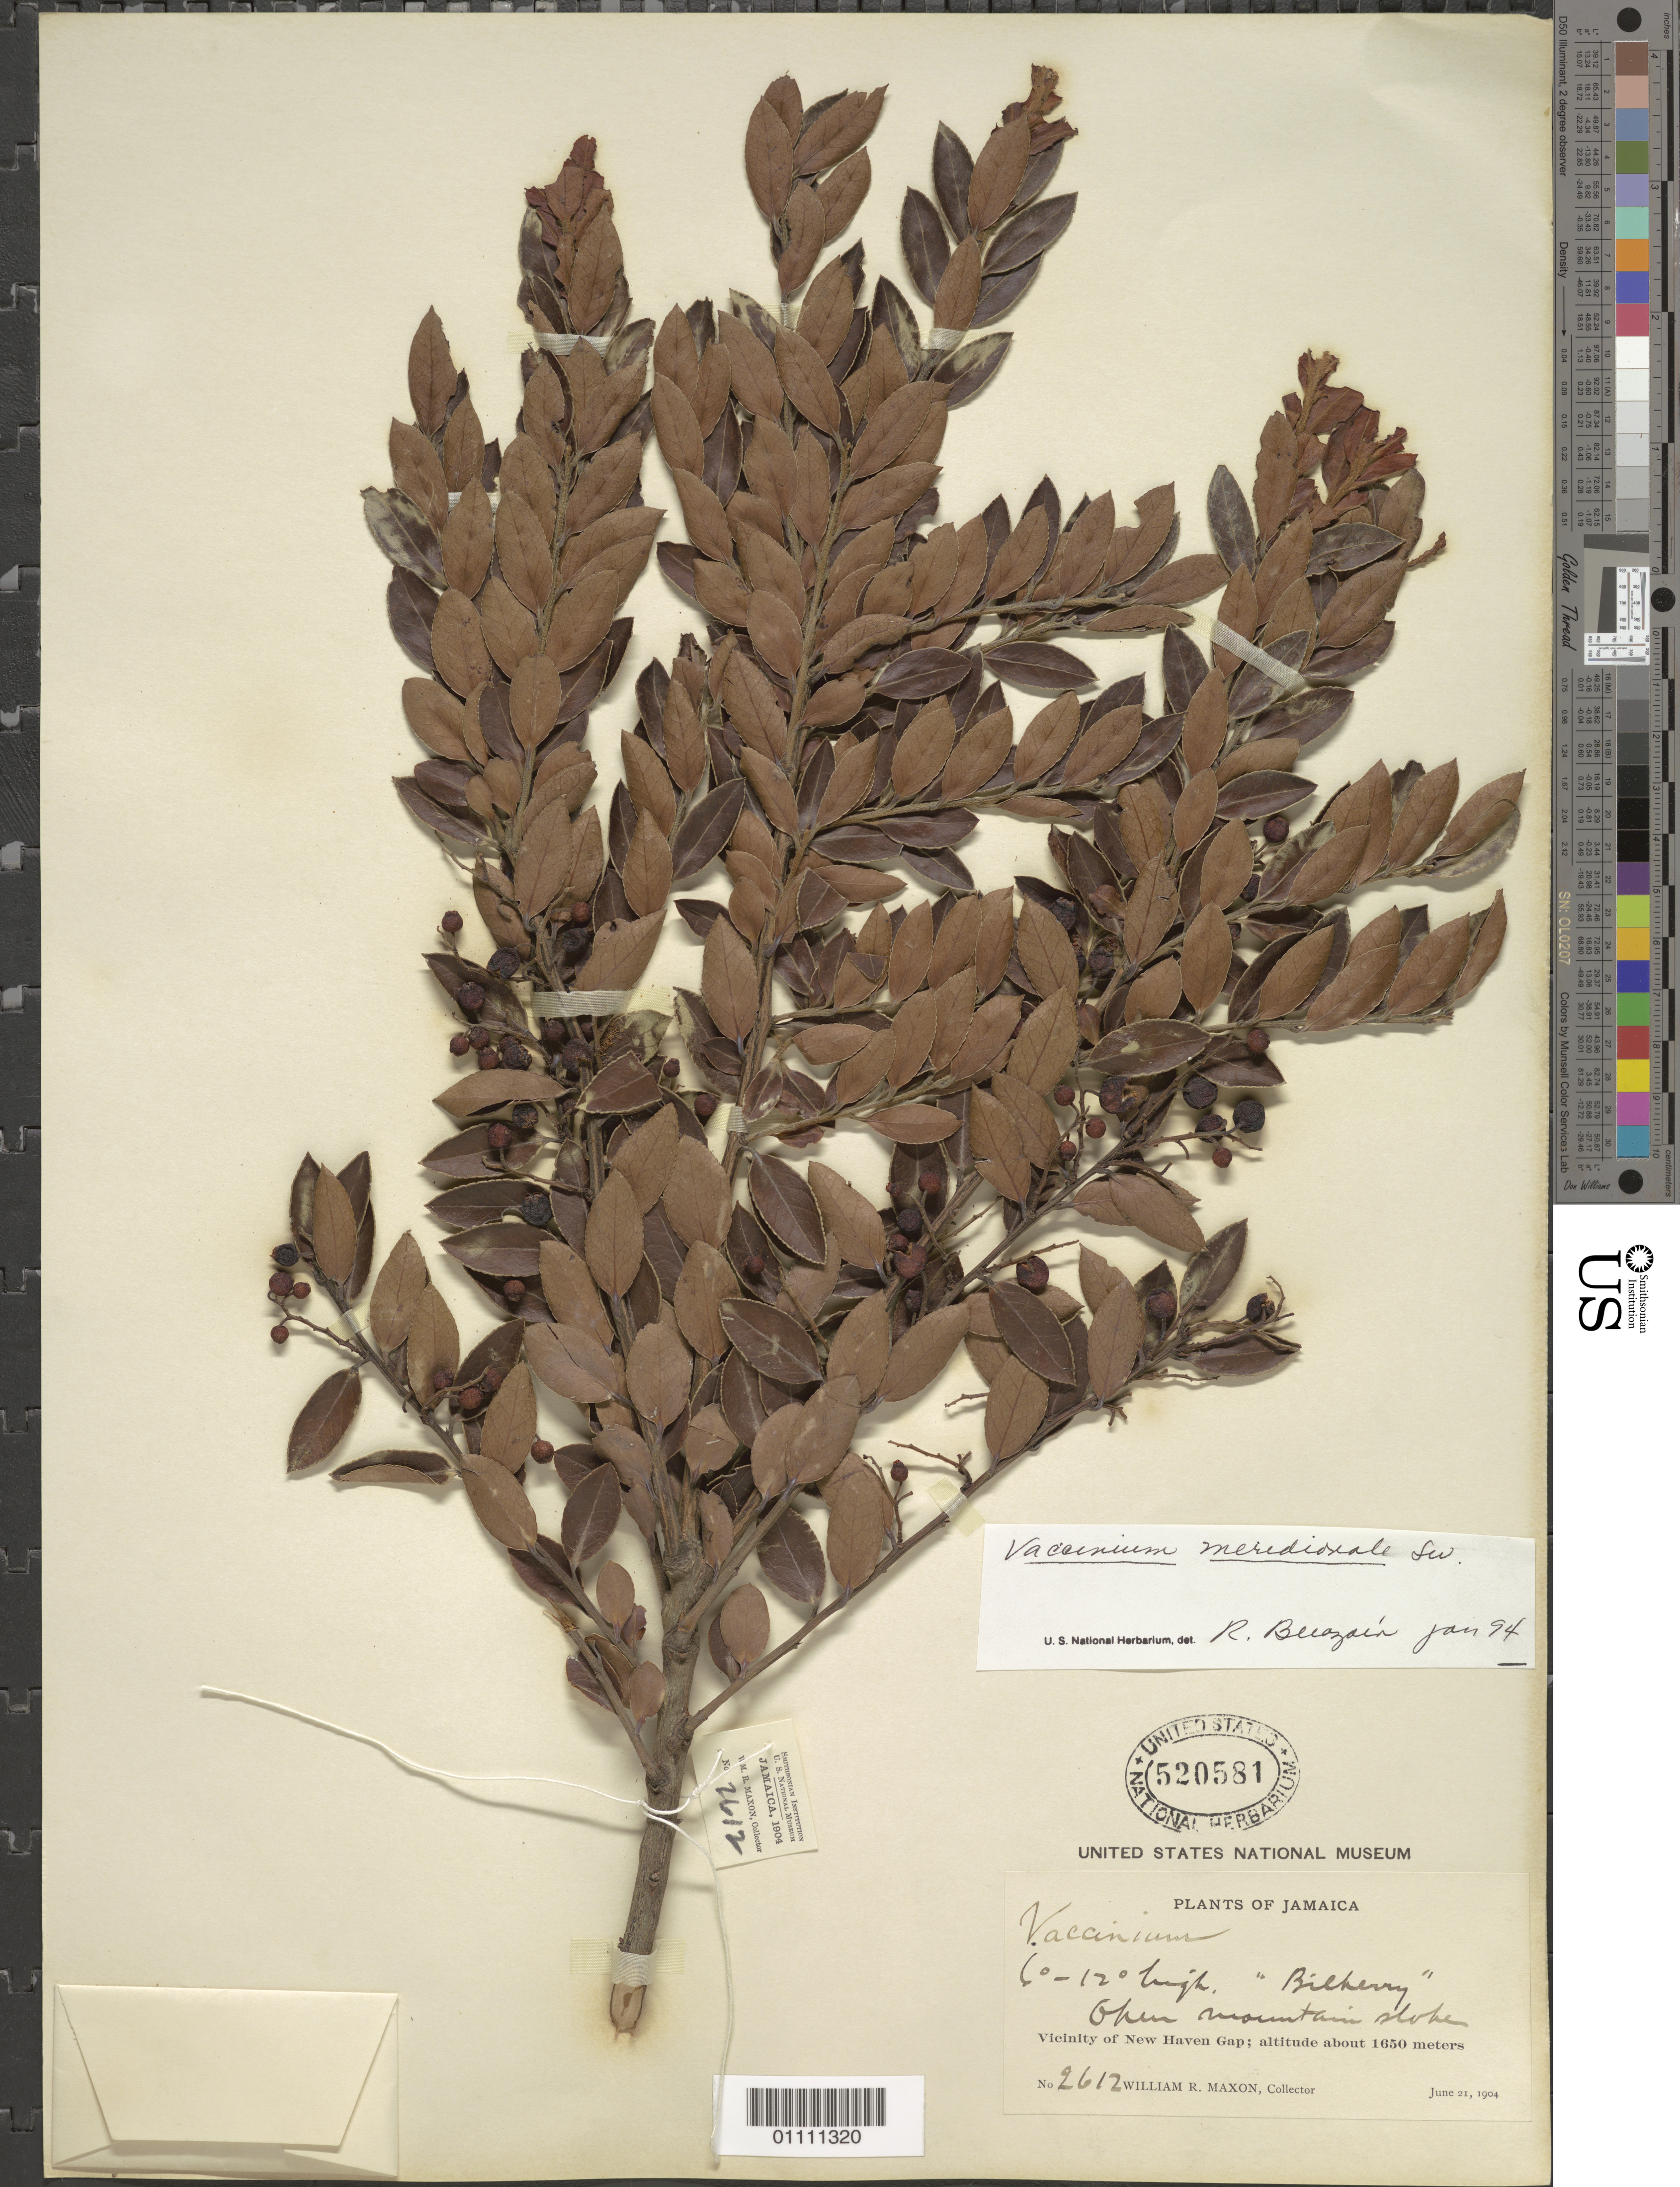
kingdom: Plantae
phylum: Tracheophyta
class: Magnoliopsida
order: Ericales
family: Ericaceae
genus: Vaccinium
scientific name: Vaccinium meridionale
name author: Sw.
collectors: W. R. Maxon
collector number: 2612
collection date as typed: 21 Jun 1904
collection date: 1904-06-21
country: Jamaica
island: Jamaica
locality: Open mountain slope. Vicinity of New Haven Gap.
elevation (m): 1650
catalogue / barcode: US 520581